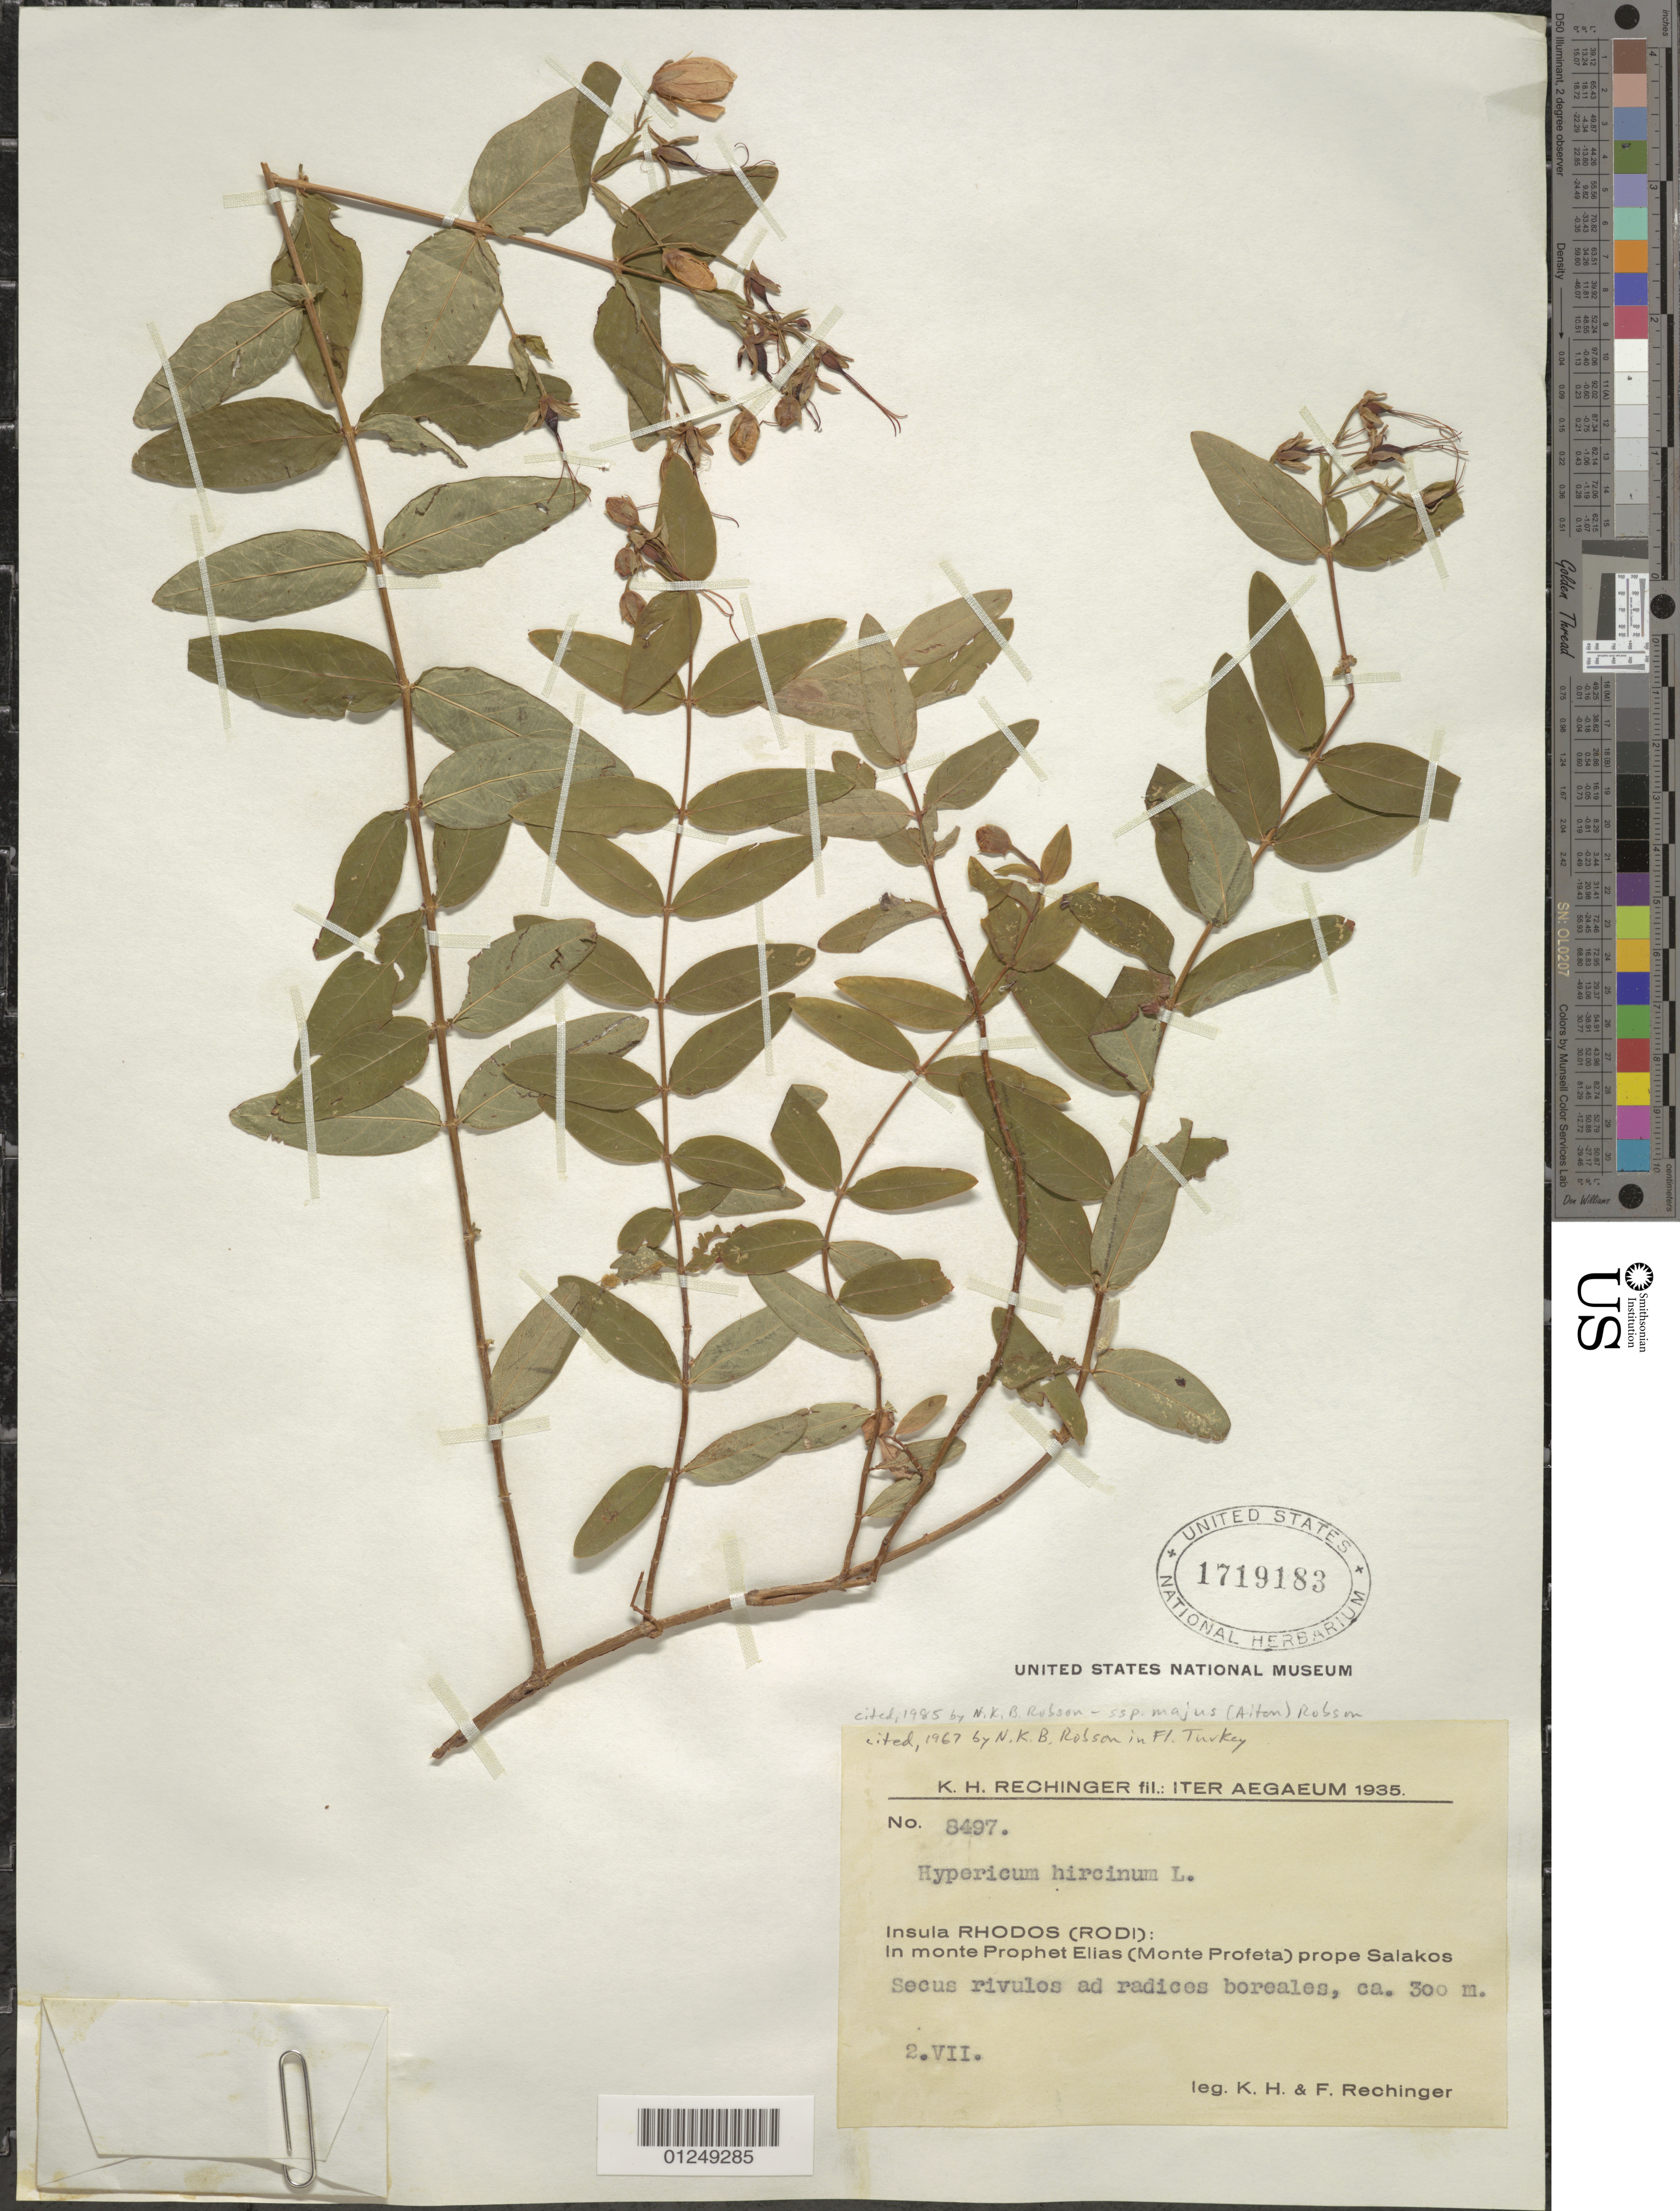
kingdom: Plantae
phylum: Tracheophyta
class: Magnoliopsida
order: Malpighiales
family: Hypericaceae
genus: Hypericum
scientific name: Hypericum hircinum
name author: L.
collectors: K. H. Rechinger & F. Rechinger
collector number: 8497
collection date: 1935-07-02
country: Greece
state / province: South Aegean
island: Rhodes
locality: In monte Prophet Elias (Monte Profeta) prope Salakos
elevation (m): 300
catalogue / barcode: US 1719183